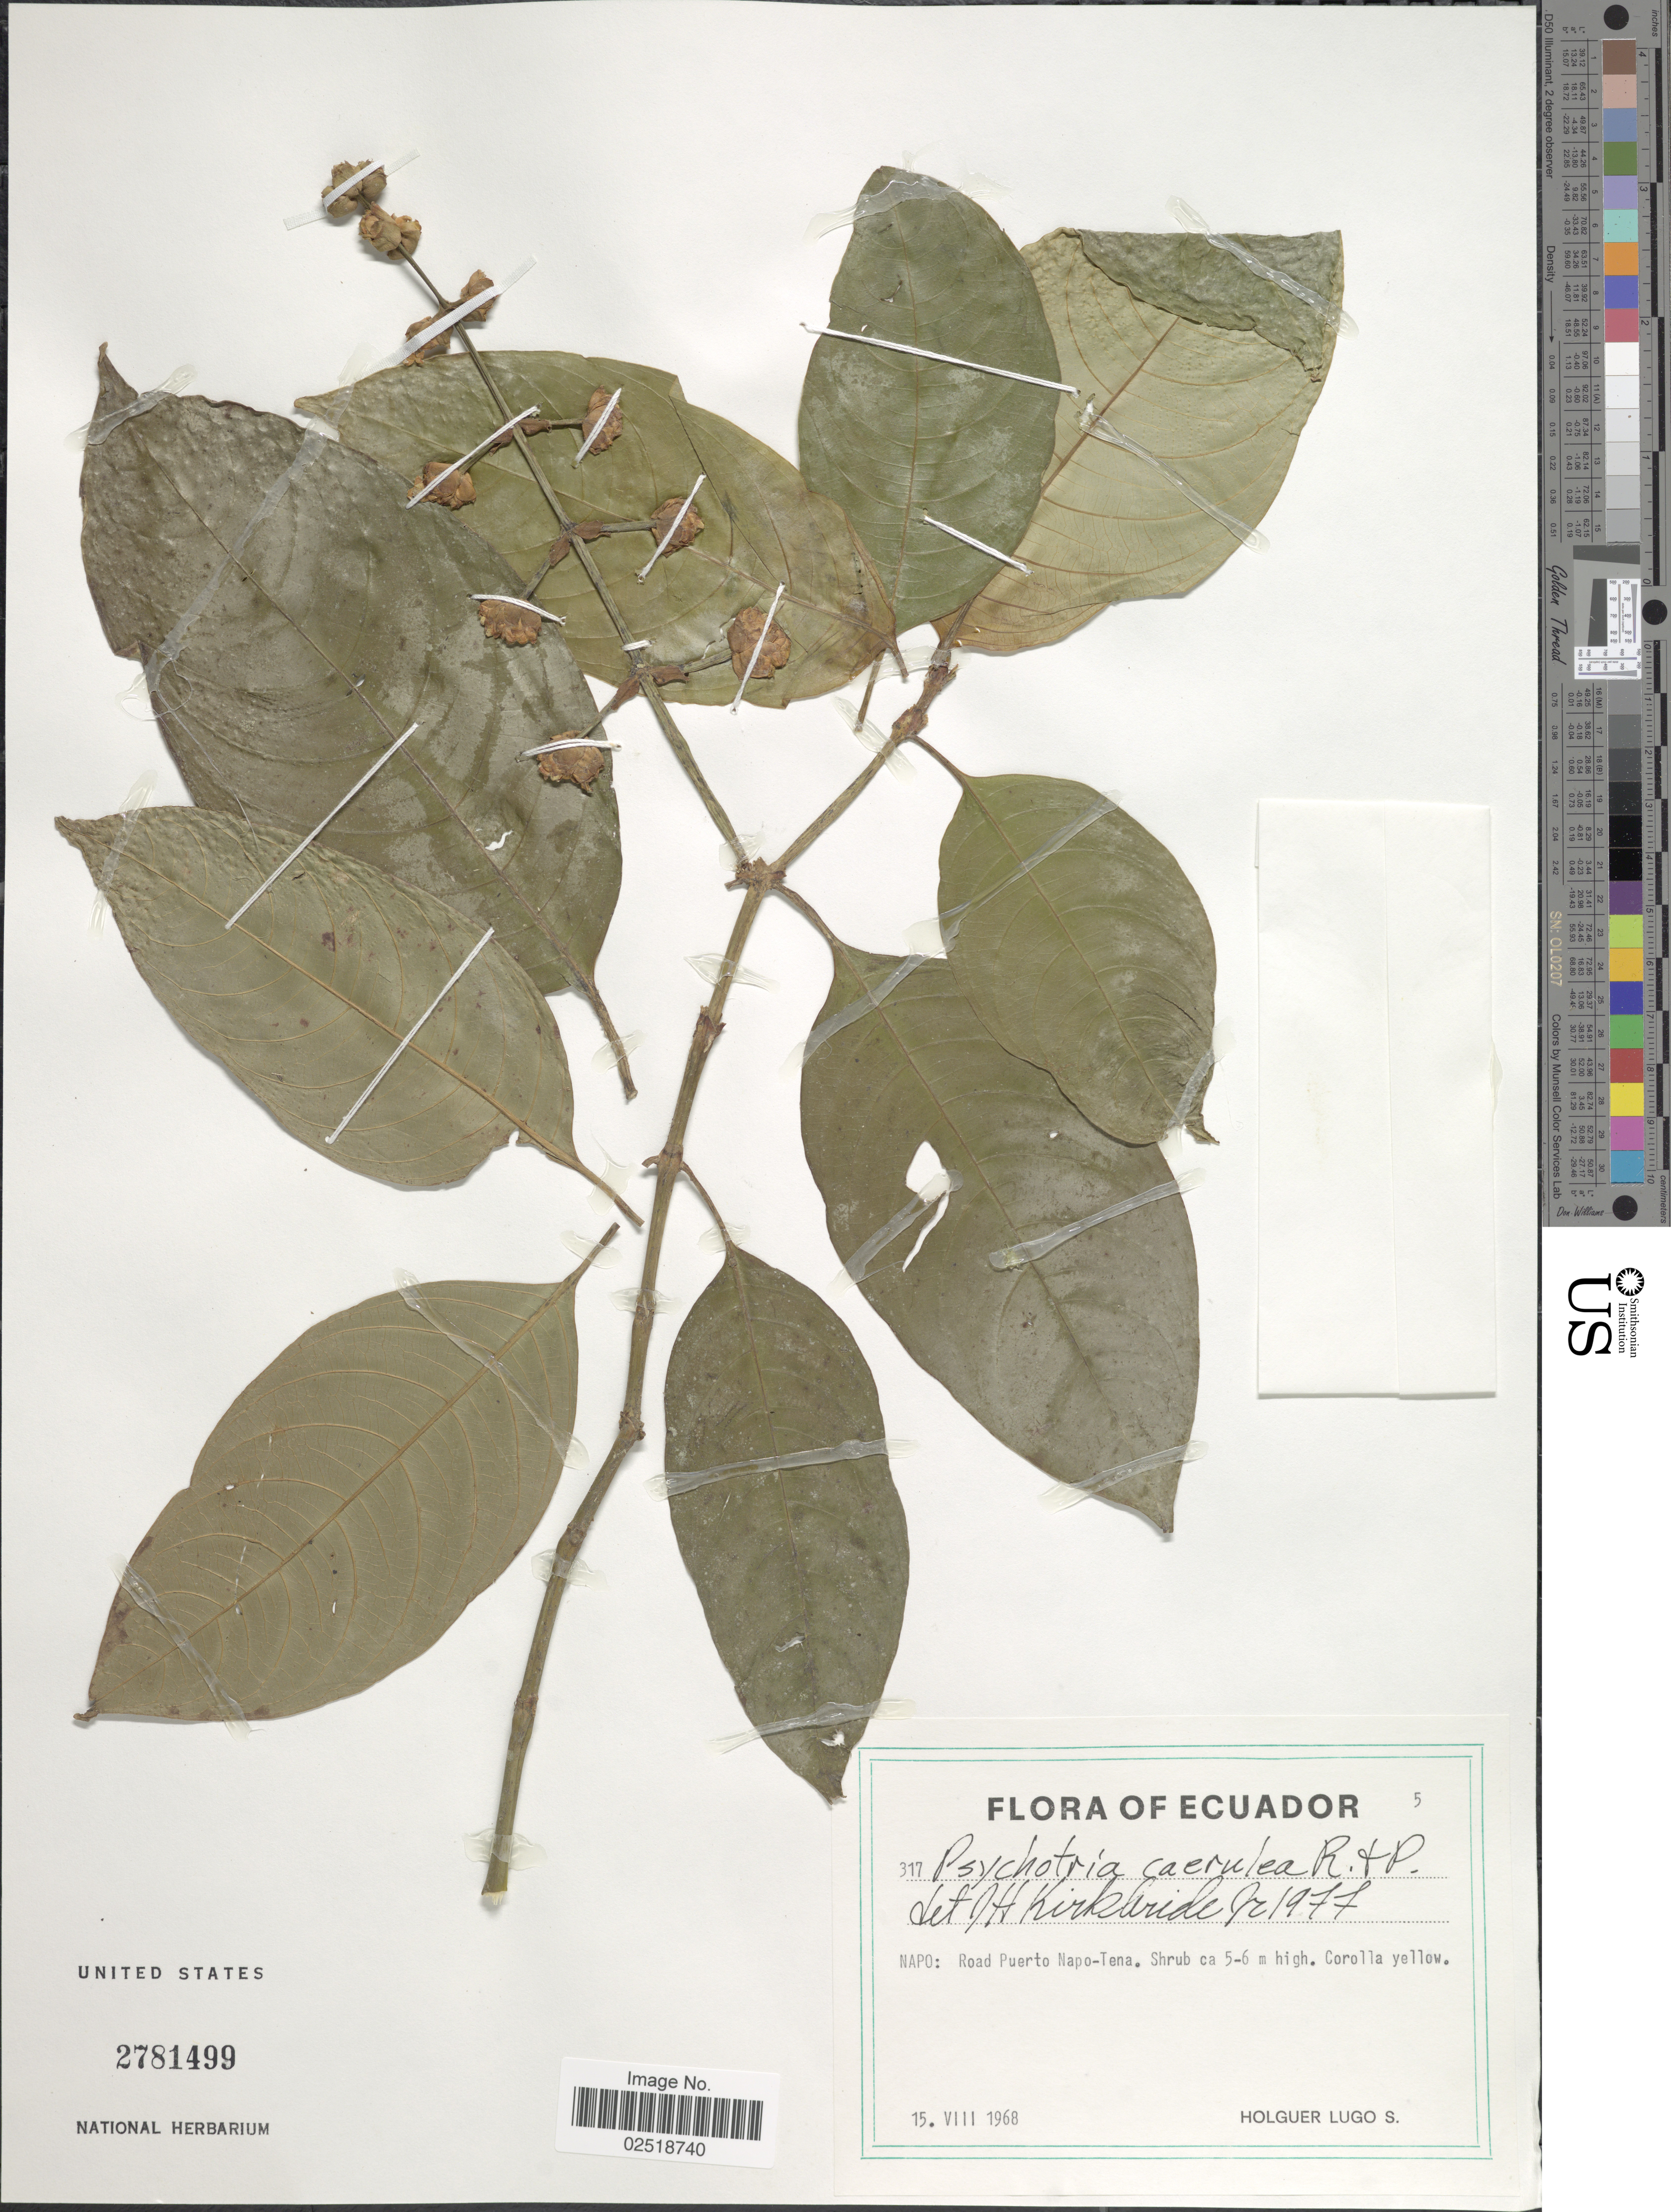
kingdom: Plantae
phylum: Tracheophyta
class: Magnoliopsida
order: Gentianales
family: Rubiaceae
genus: Psychotria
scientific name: Psychotria caerulea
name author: Ruiz & Pav.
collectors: H. Lugo S.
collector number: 317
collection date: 1968-08-15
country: Ecuador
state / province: Napo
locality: Road Puerto Napo-Tena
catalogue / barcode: US 2781499